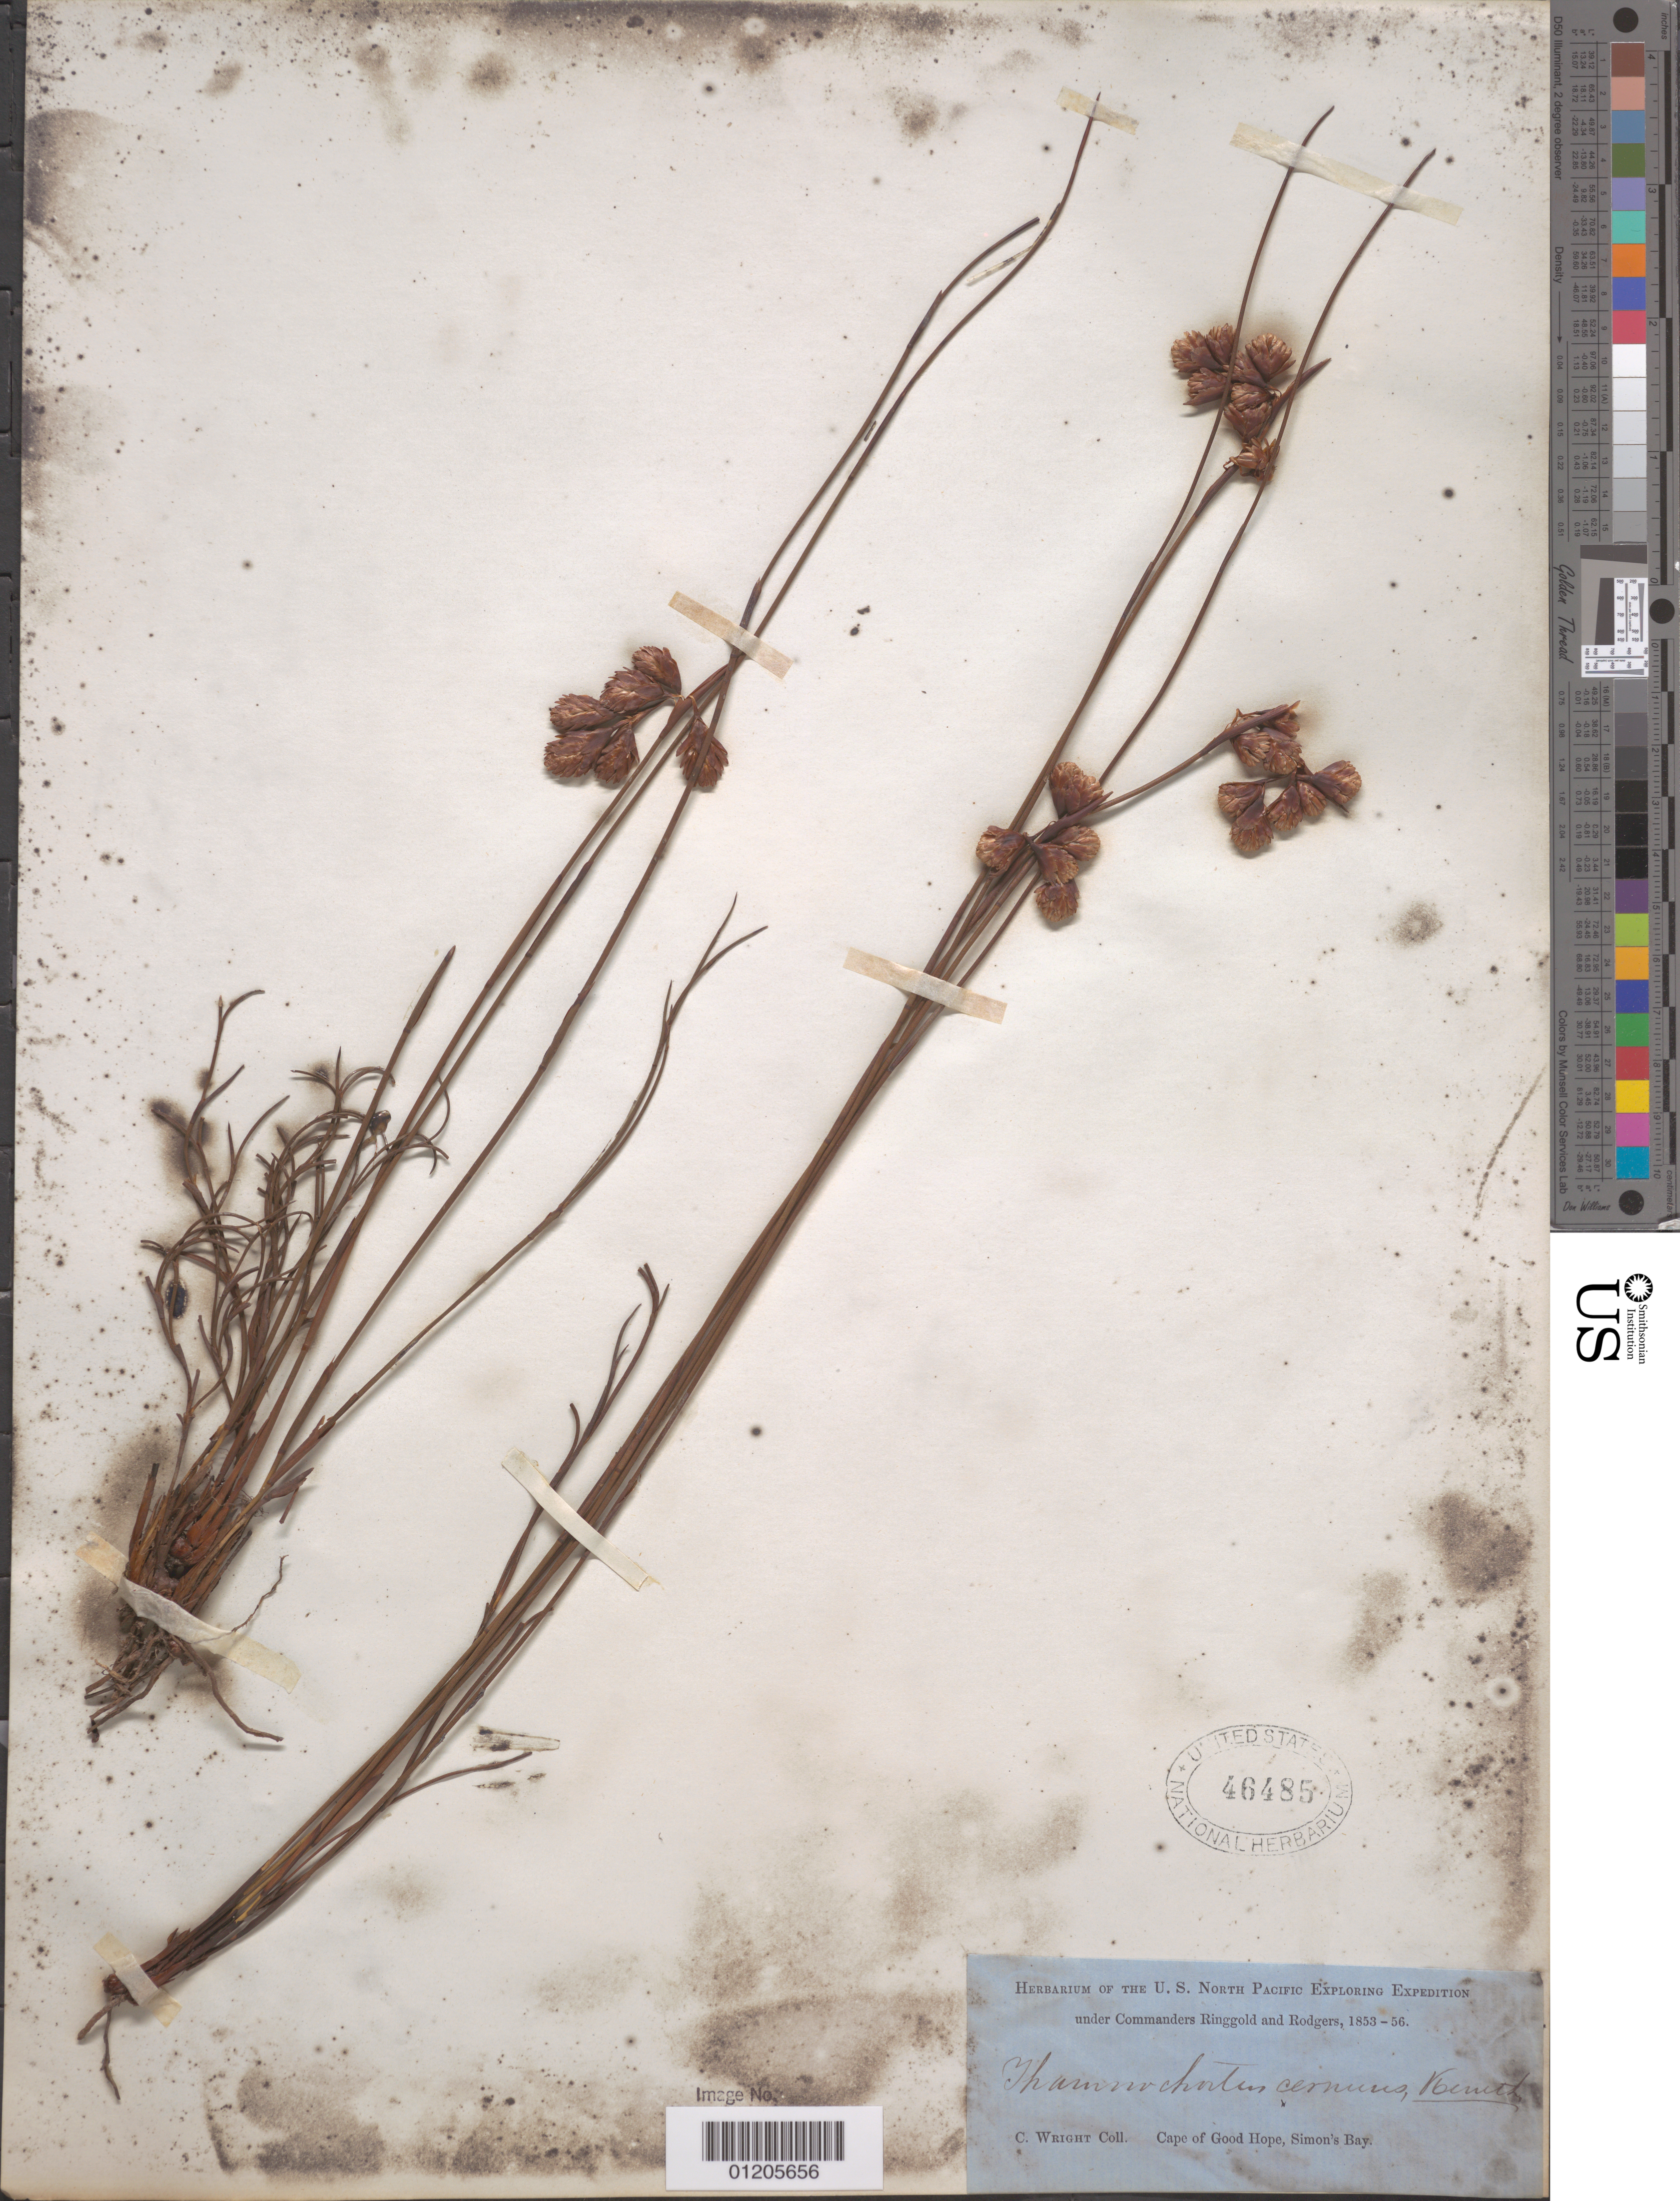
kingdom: Plantae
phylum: Tracheophyta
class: Liliopsida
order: Poales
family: Restionaceae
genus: Thamnochortus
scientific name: Thamnochortus cernuus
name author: (L. f.) Kunth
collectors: C. Wright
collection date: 1853/1856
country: South Africa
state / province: Western Cape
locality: Cape of Good Hope, Simon's Bay.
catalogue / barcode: US 46485